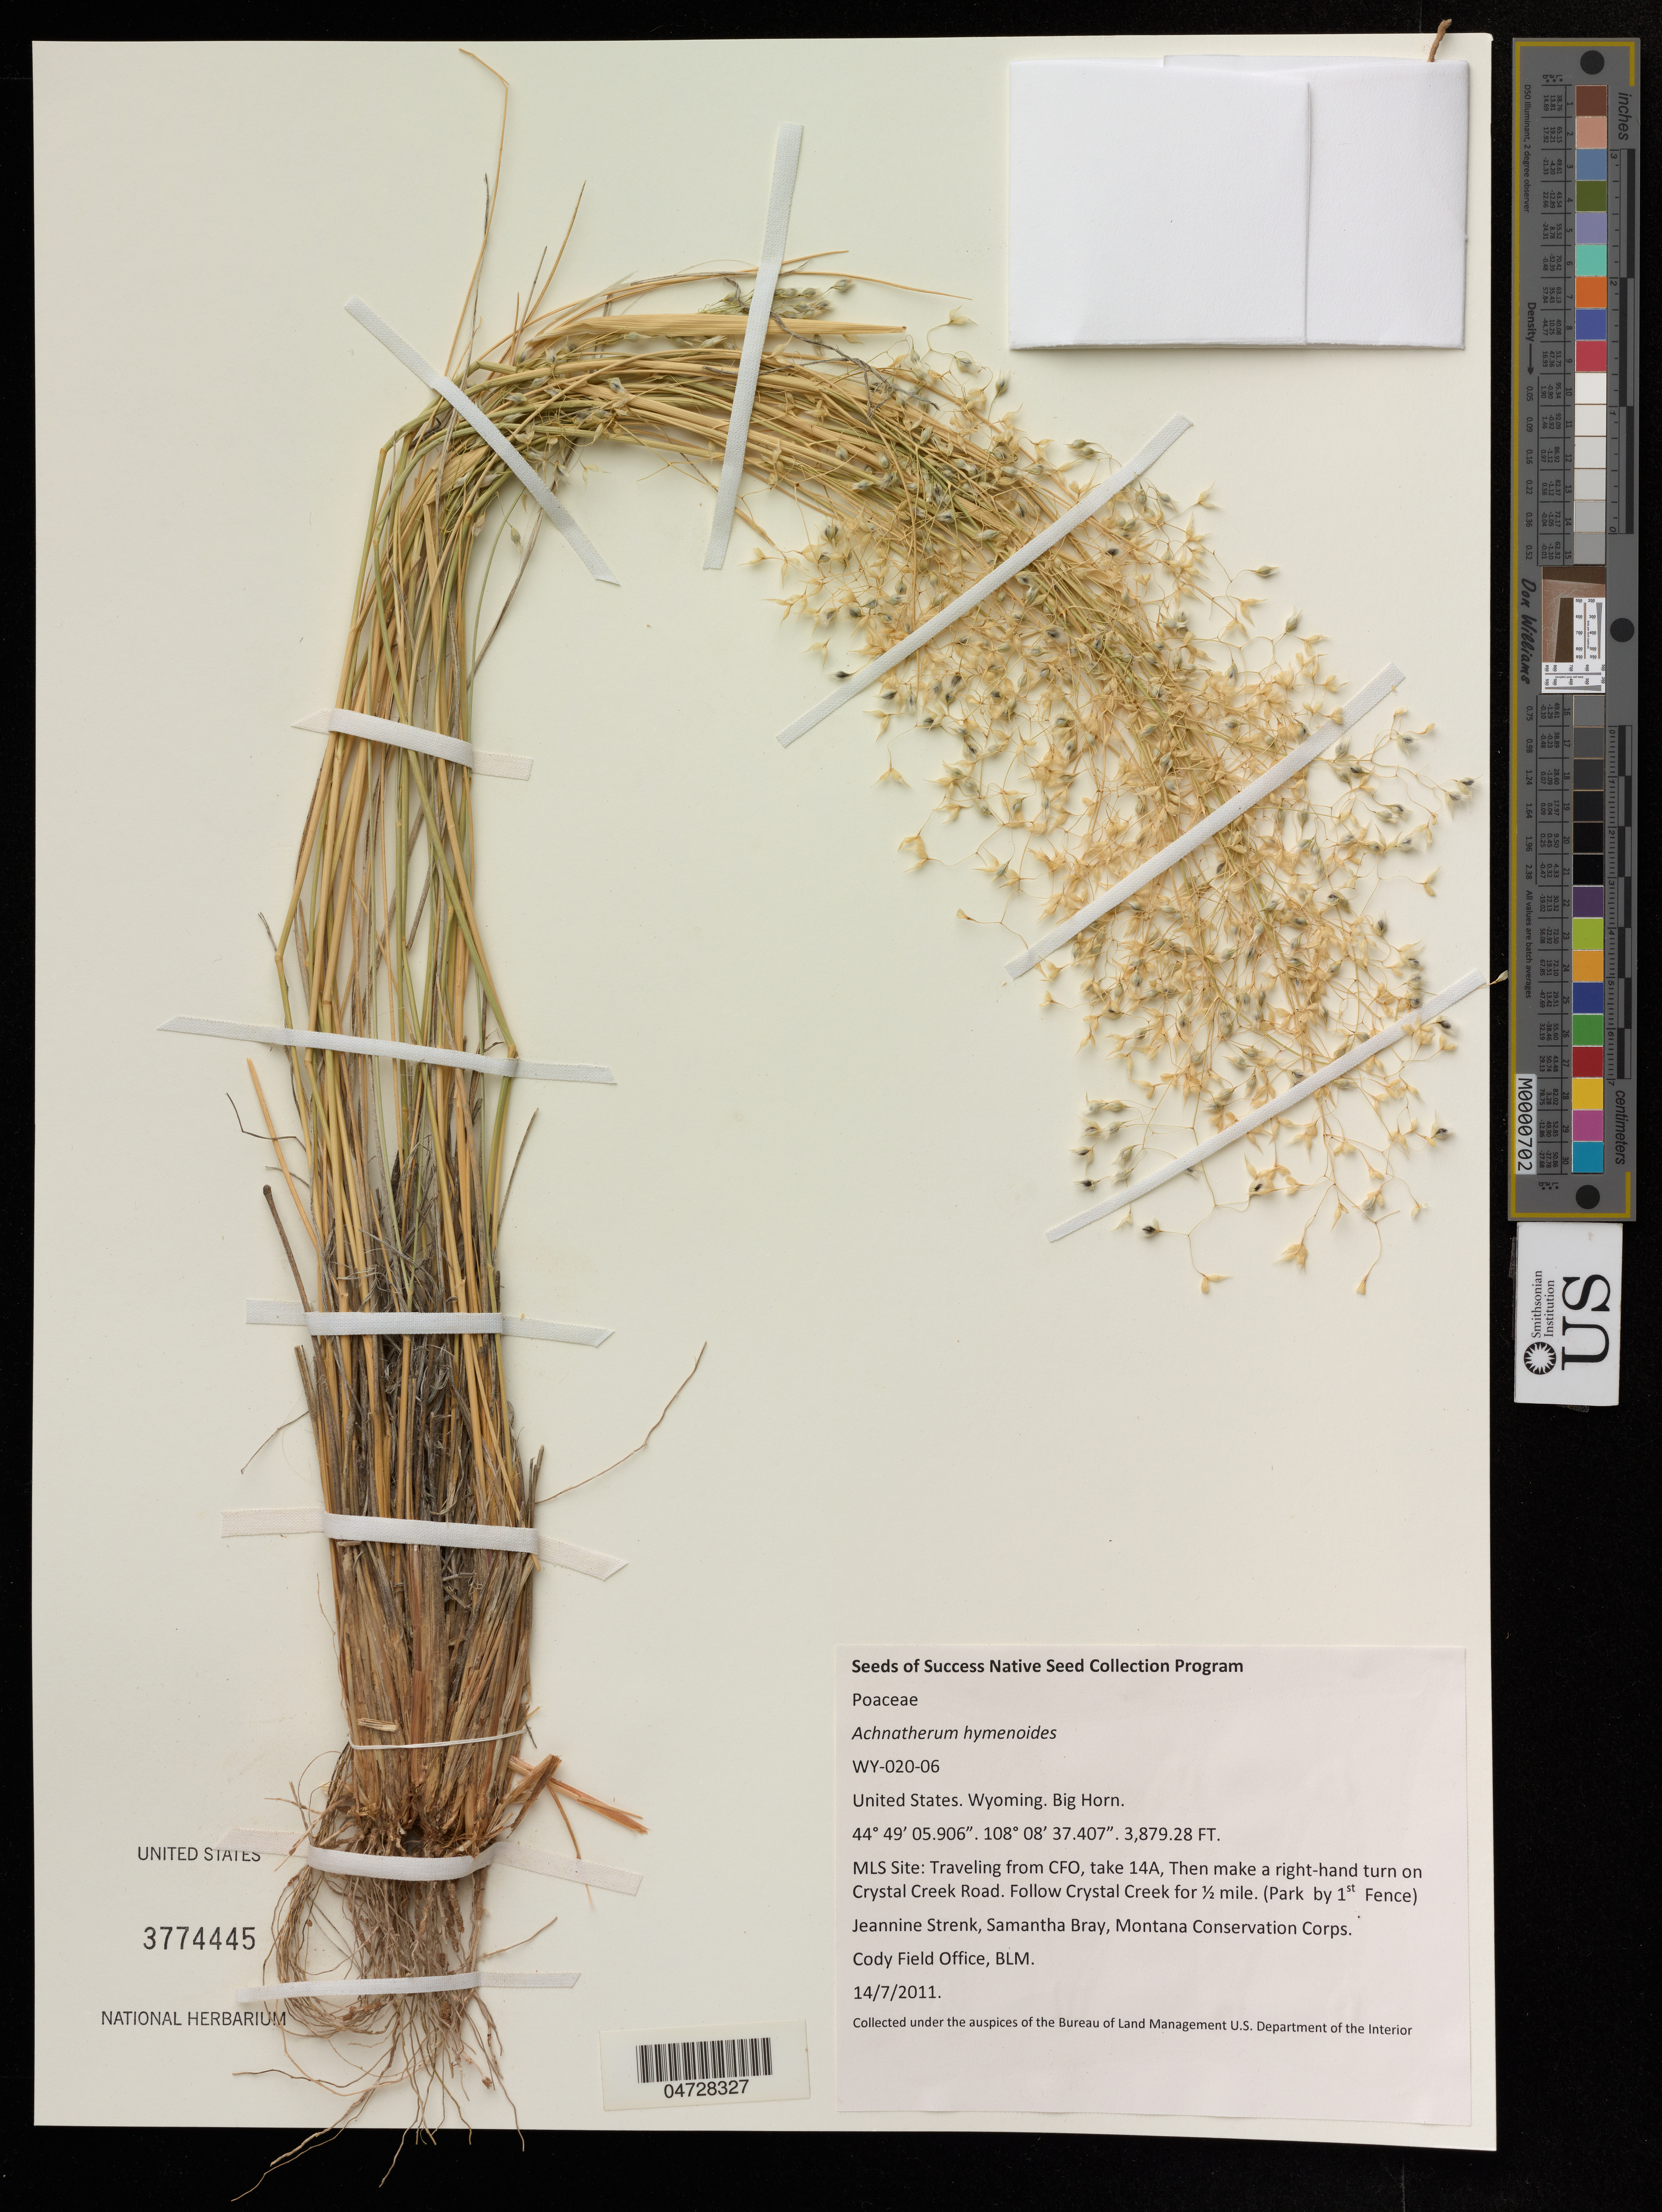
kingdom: Plantae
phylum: Tracheophyta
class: Liliopsida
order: Poales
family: Poaceae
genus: Achnatherum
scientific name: Achnatherum hymenoides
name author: (Roem. & Schult.) Barkworth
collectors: J. Strenk, S. Bray & Montana Conservation Corps.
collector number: WY-020-06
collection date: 2011-07-14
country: United States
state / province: Wyoming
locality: Big Horn, MLS Site: Traveling from CFO, take 14A, Then make a right-hand turn on Crystal Creek Road.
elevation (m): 1182.4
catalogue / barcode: US 3774445